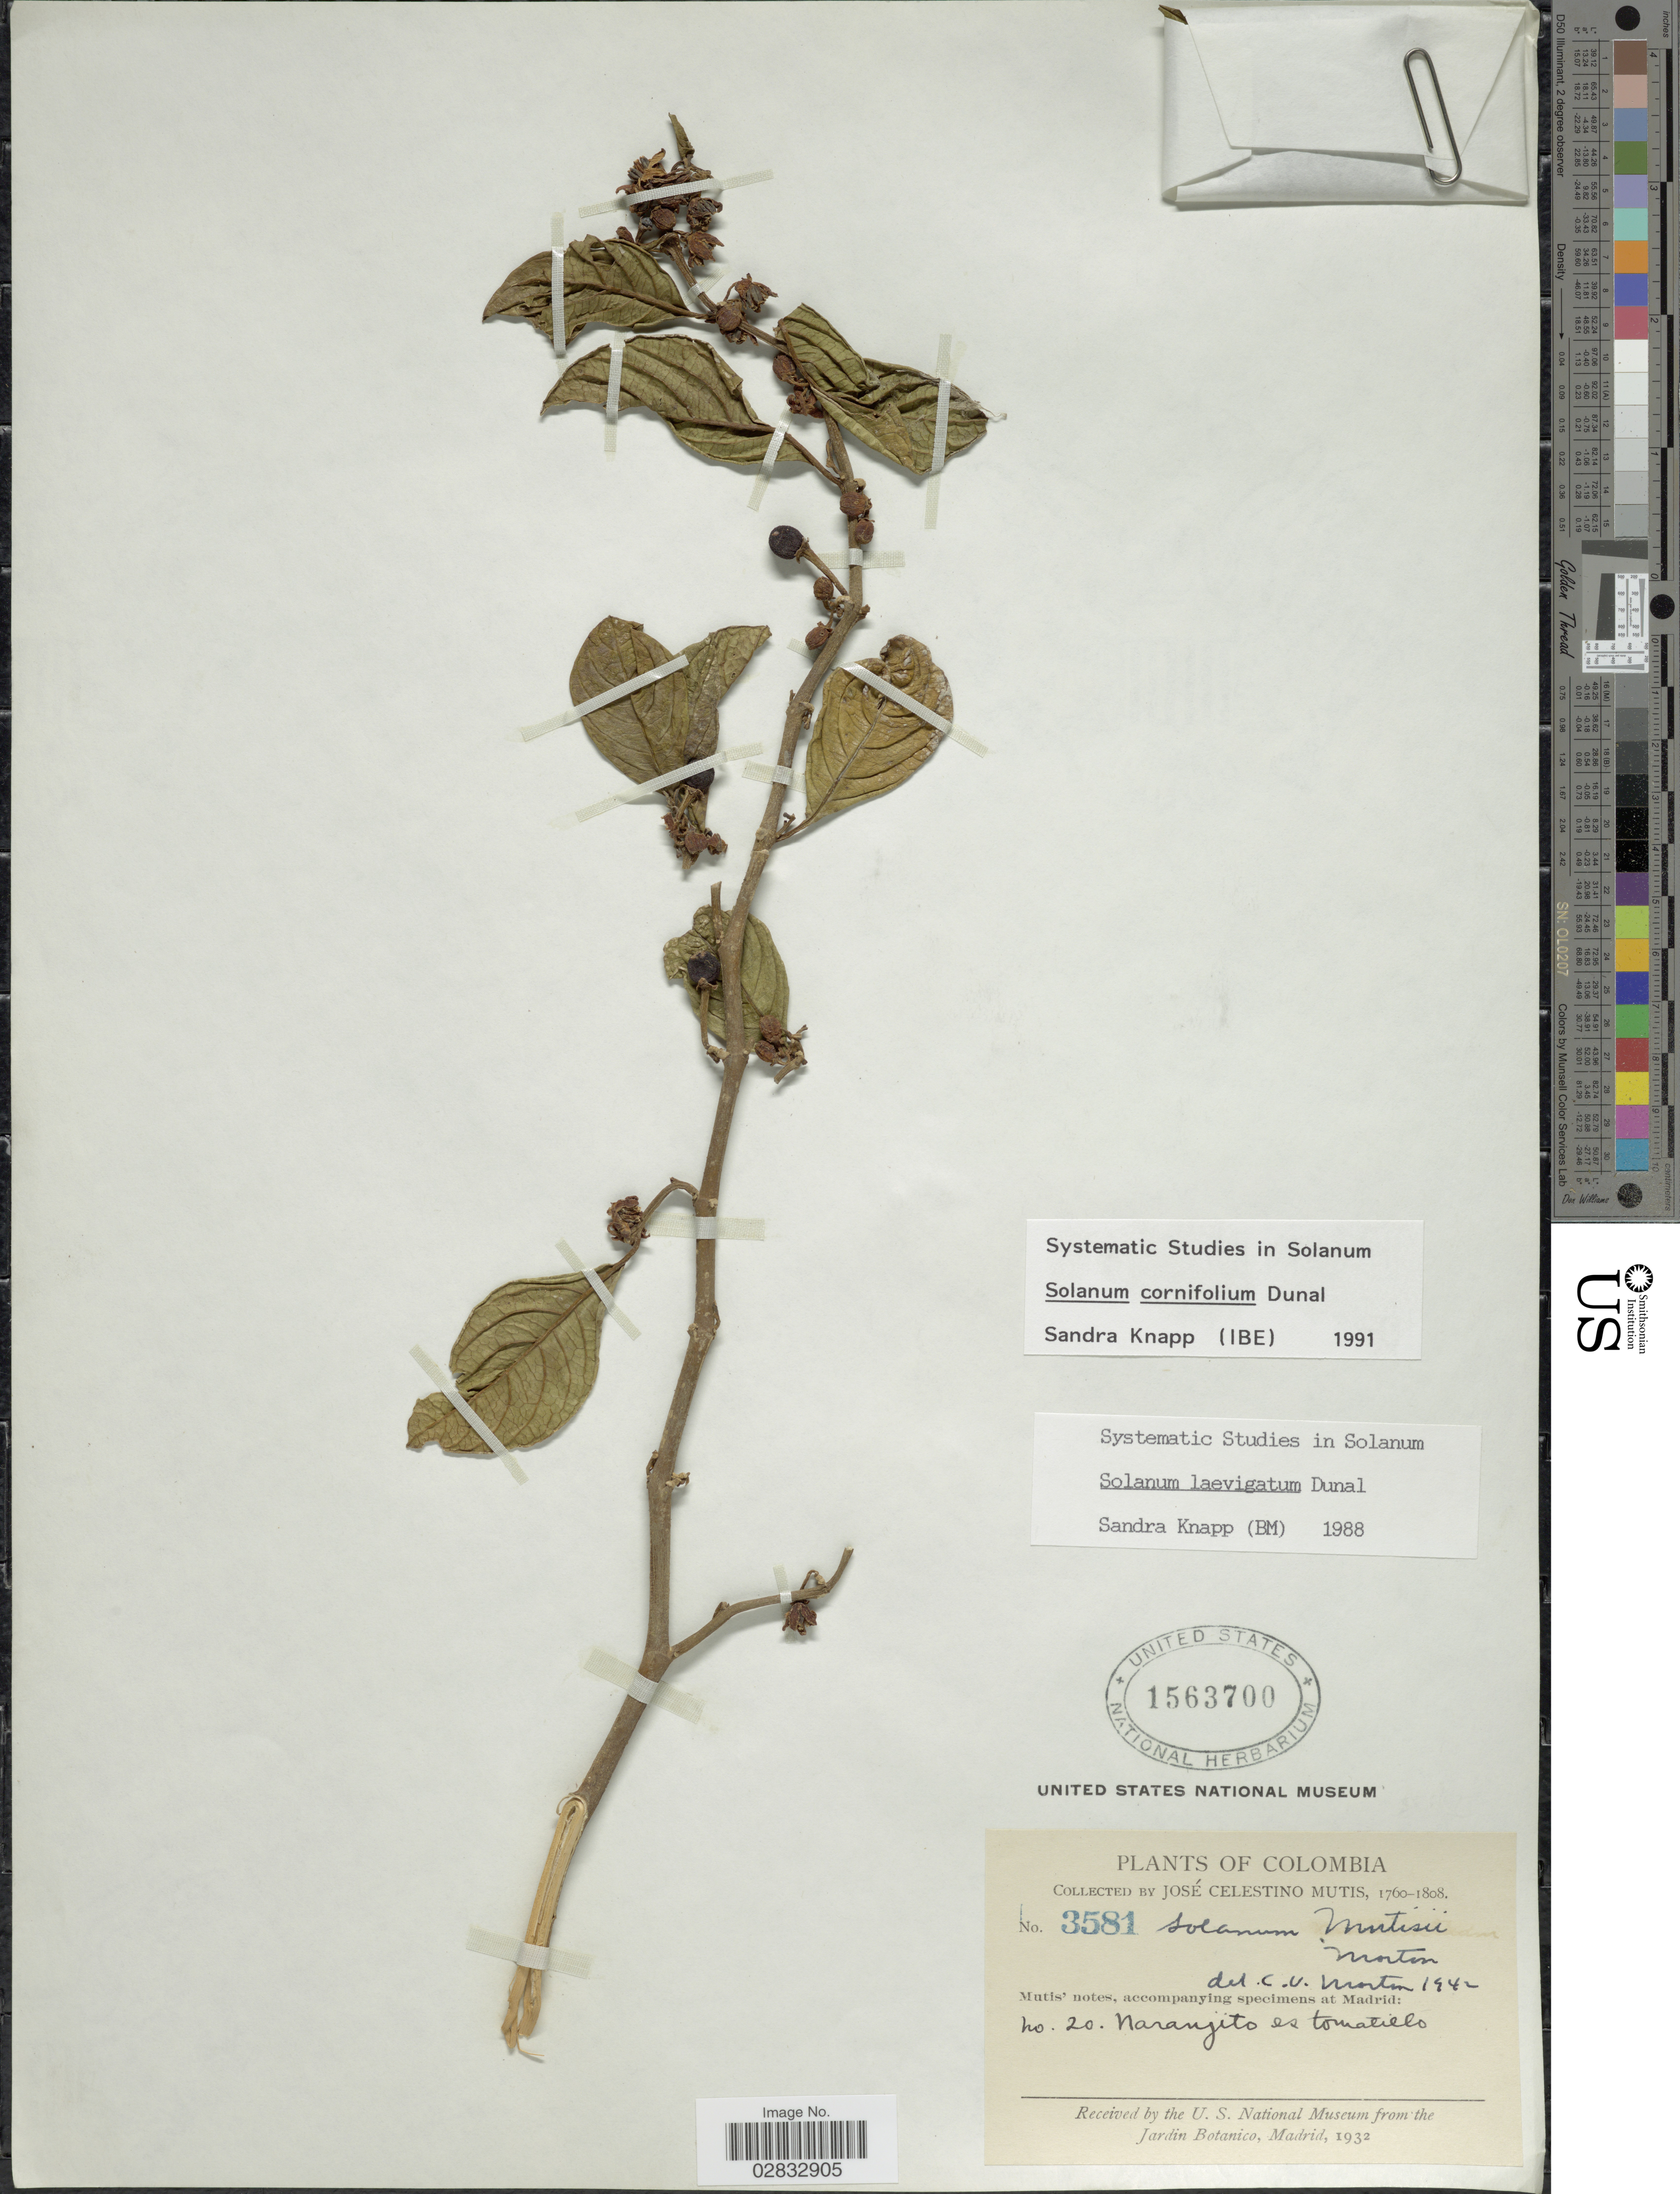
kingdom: Plantae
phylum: Tracheophyta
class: Magnoliopsida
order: Solanales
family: Solanaceae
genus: Solanum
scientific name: Solanum cornifolium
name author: Dunal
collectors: J. C. B. Mutis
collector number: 3581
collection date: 1760/1808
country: Colombia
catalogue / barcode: US 1563700